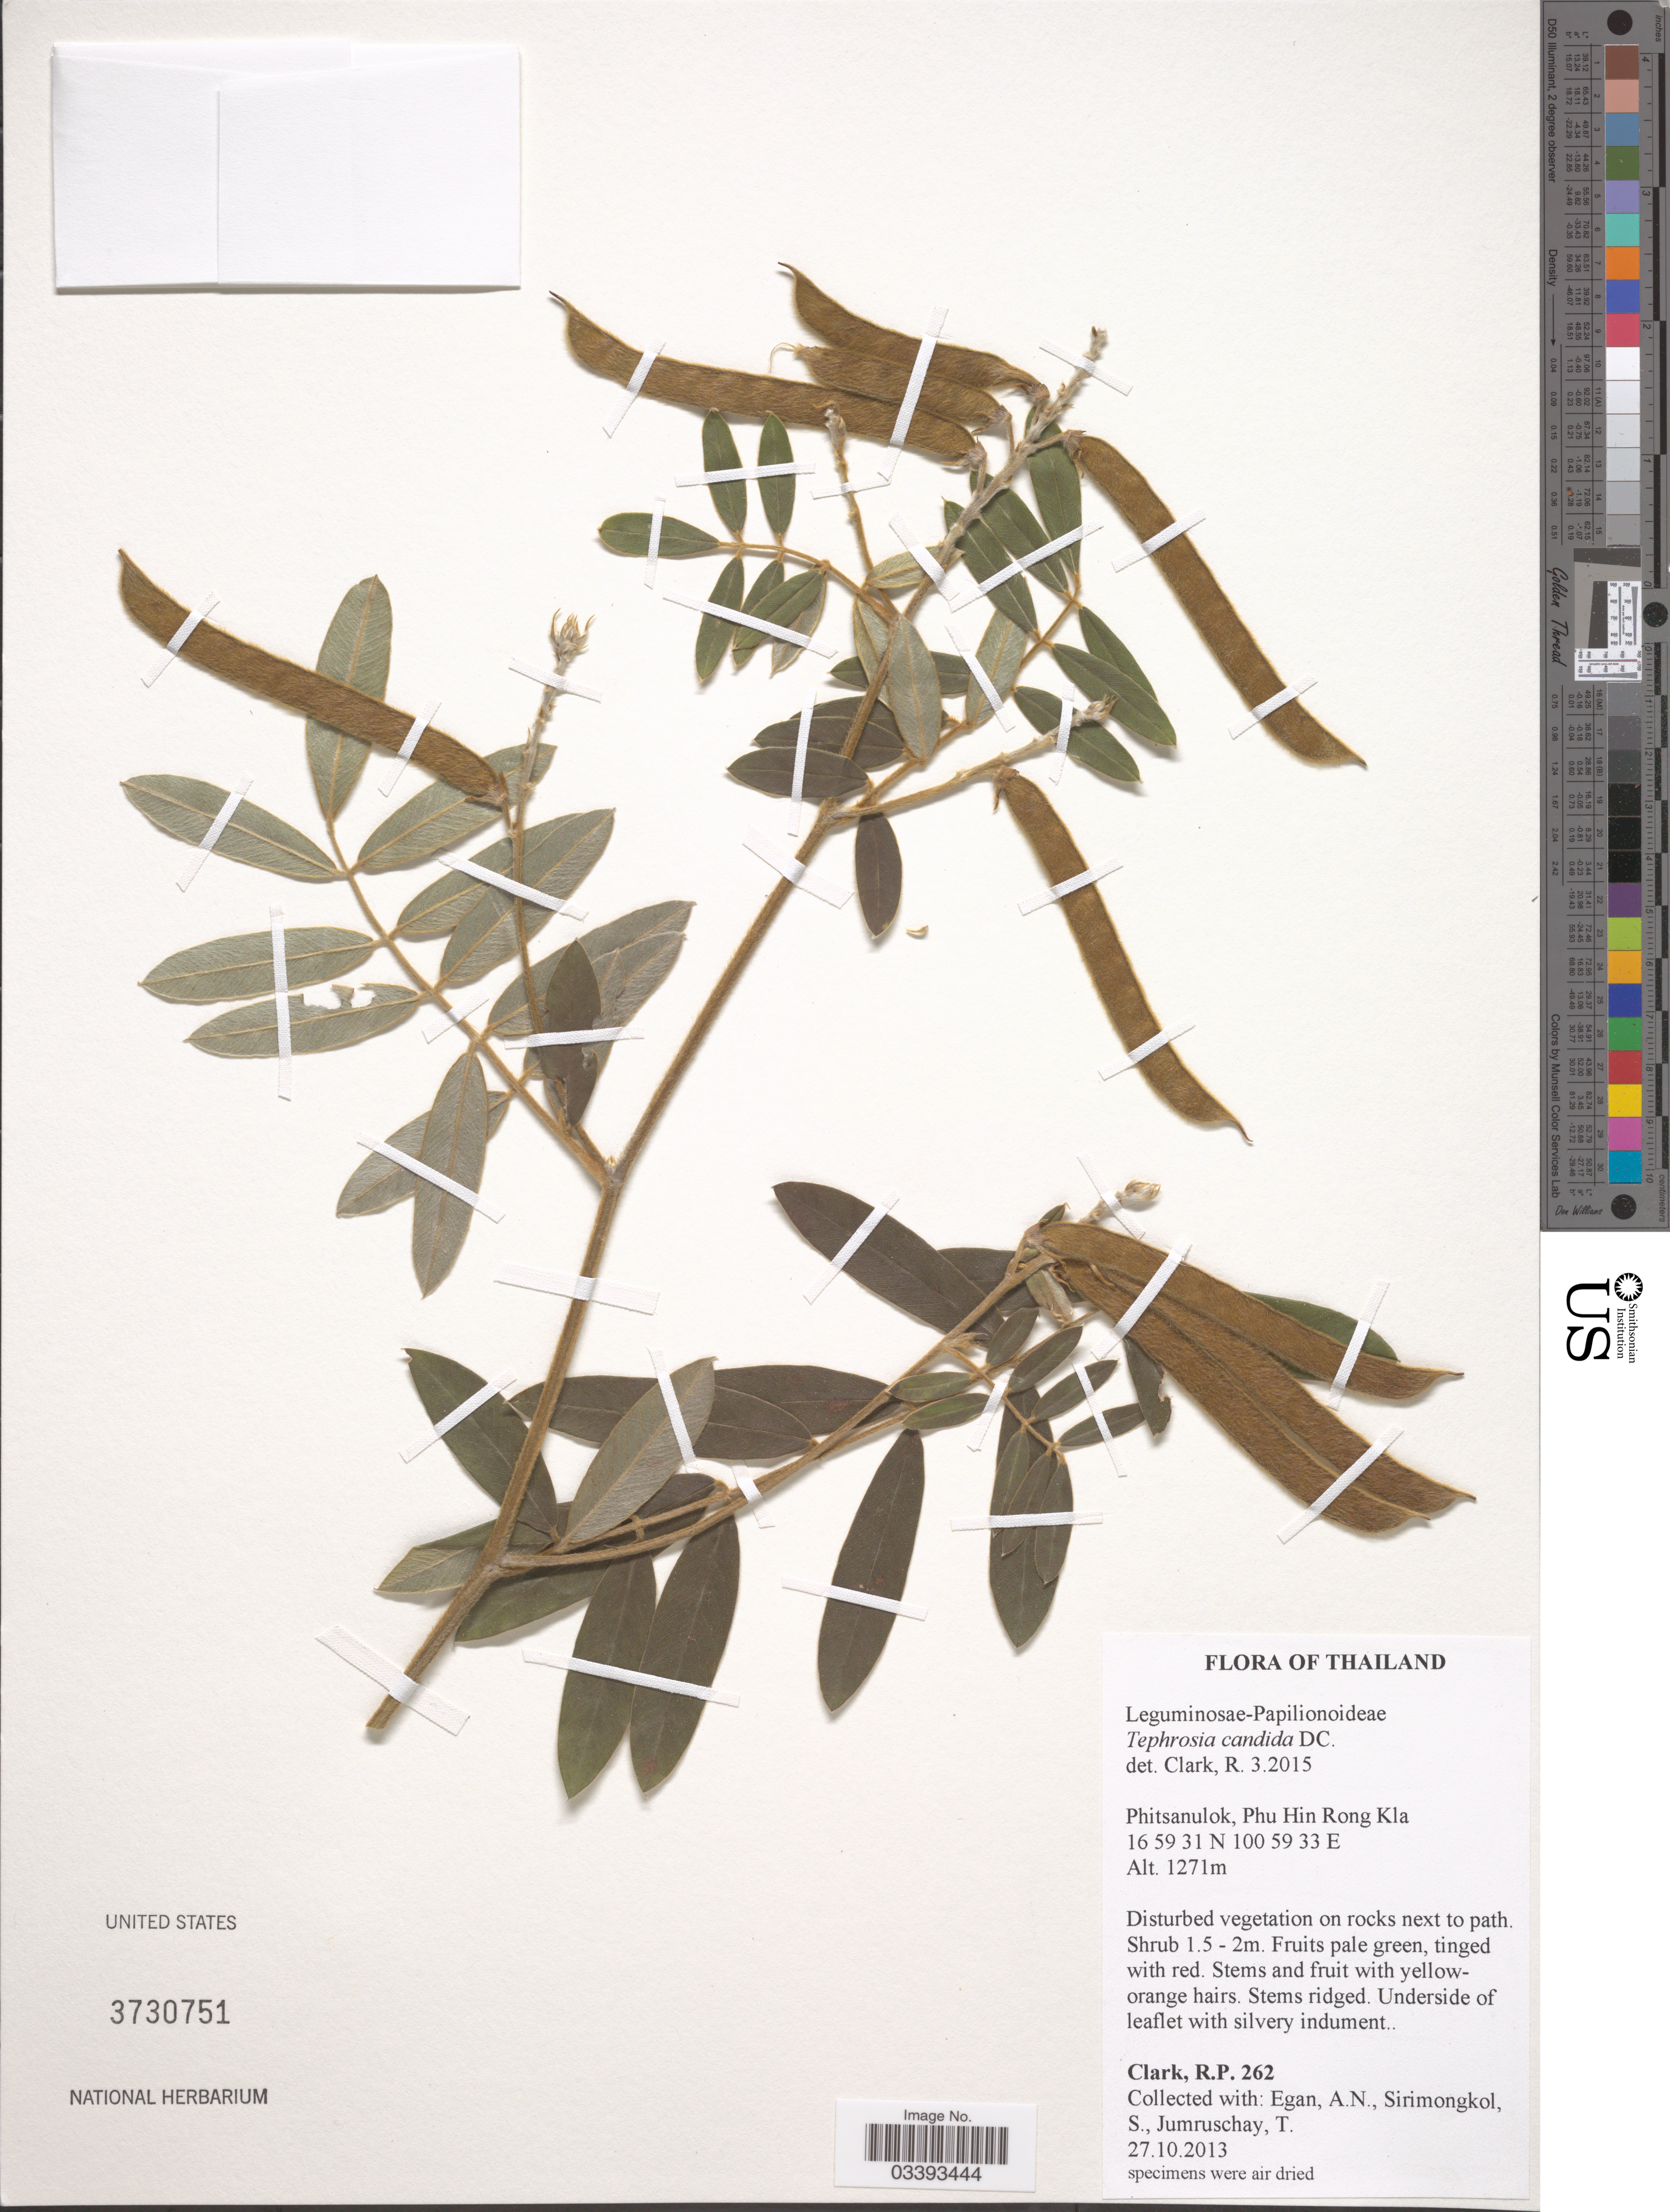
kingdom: Plantae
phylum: Tracheophyta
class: Magnoliopsida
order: Fabales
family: Fabaceae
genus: Tephrosia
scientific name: Tephrosia candida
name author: DC.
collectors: R. P. Clark, A. N. Egan, S. Sirimongkol & T. Jumruschay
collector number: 262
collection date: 2013-10-27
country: Thailand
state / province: Phitsanulok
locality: Phu Hin Rong Kla.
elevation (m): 1271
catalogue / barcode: US 3730751